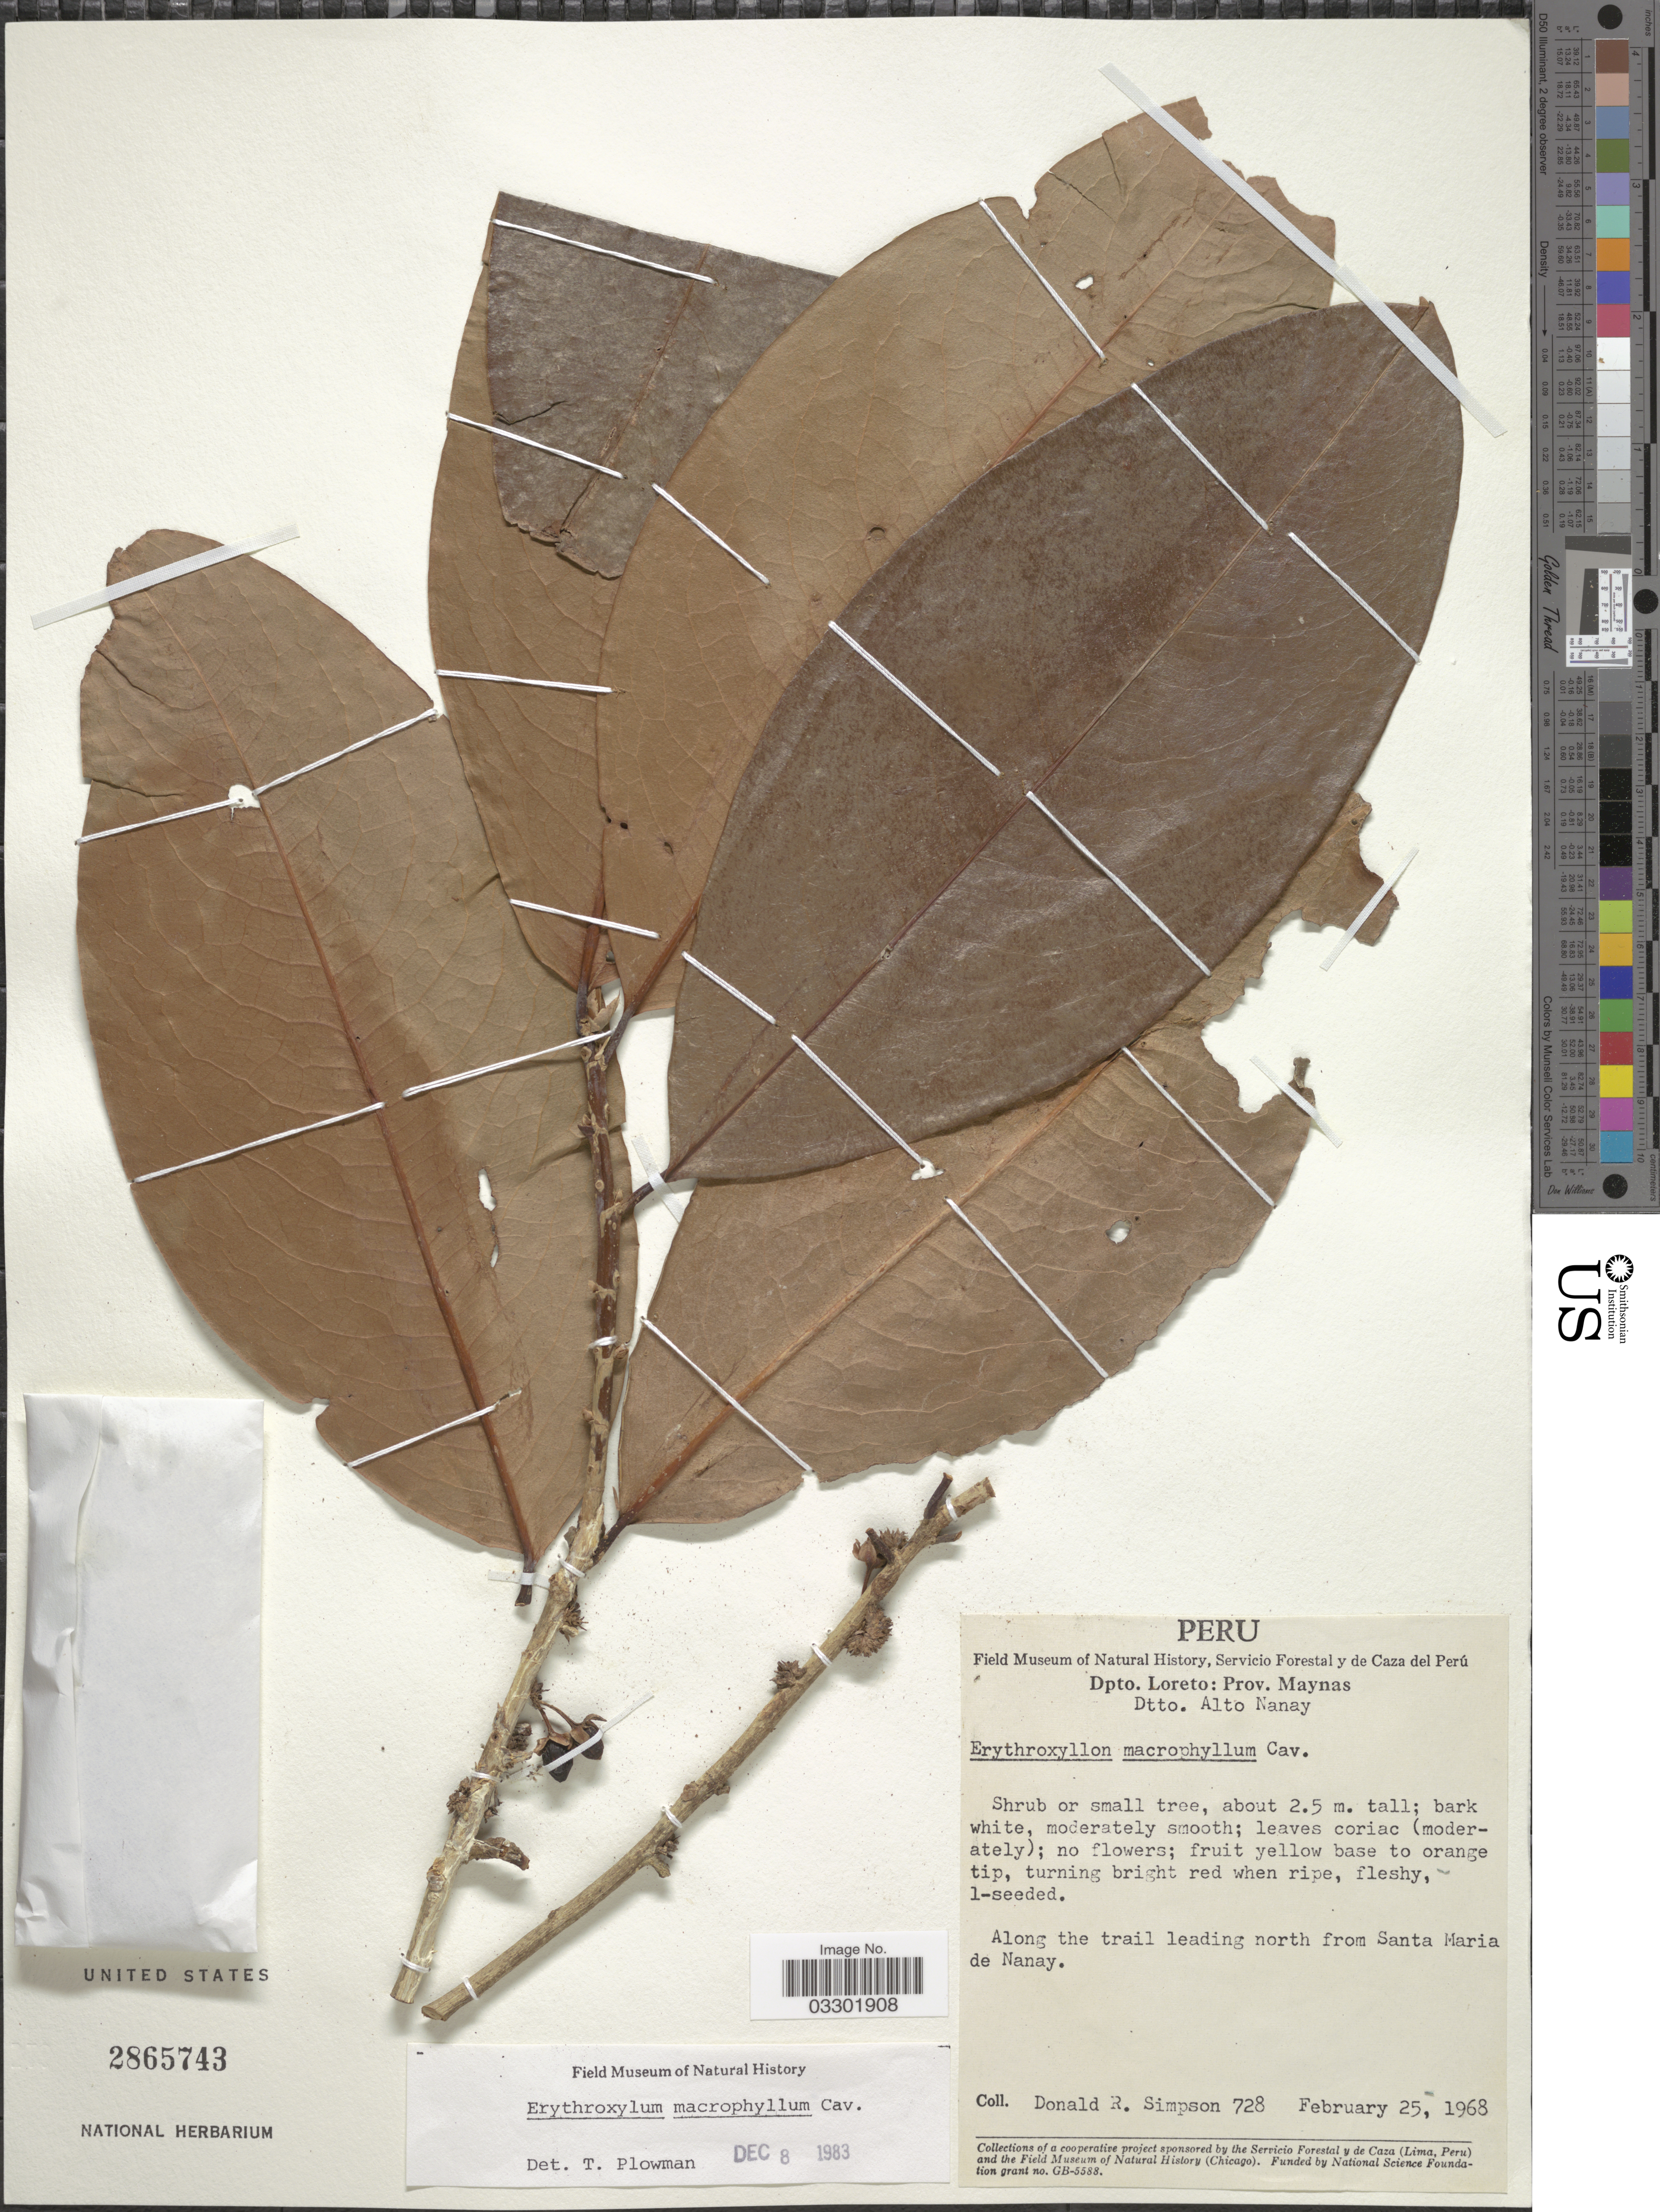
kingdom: Plantae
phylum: Tracheophyta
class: Magnoliopsida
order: Malpighiales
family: Erythroxylaceae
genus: Erythroxylum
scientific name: Erythroxylum macrophyllum var. macrophyllum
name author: Cav.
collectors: D. R. Simpson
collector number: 728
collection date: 1968-02-25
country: Peru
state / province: Loreto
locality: Dpto. Loreto: Prov. Maynas. Dtto. Alto Nanay. Along the trail leading north from Santa Maria de Nanay.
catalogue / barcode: US 2865743